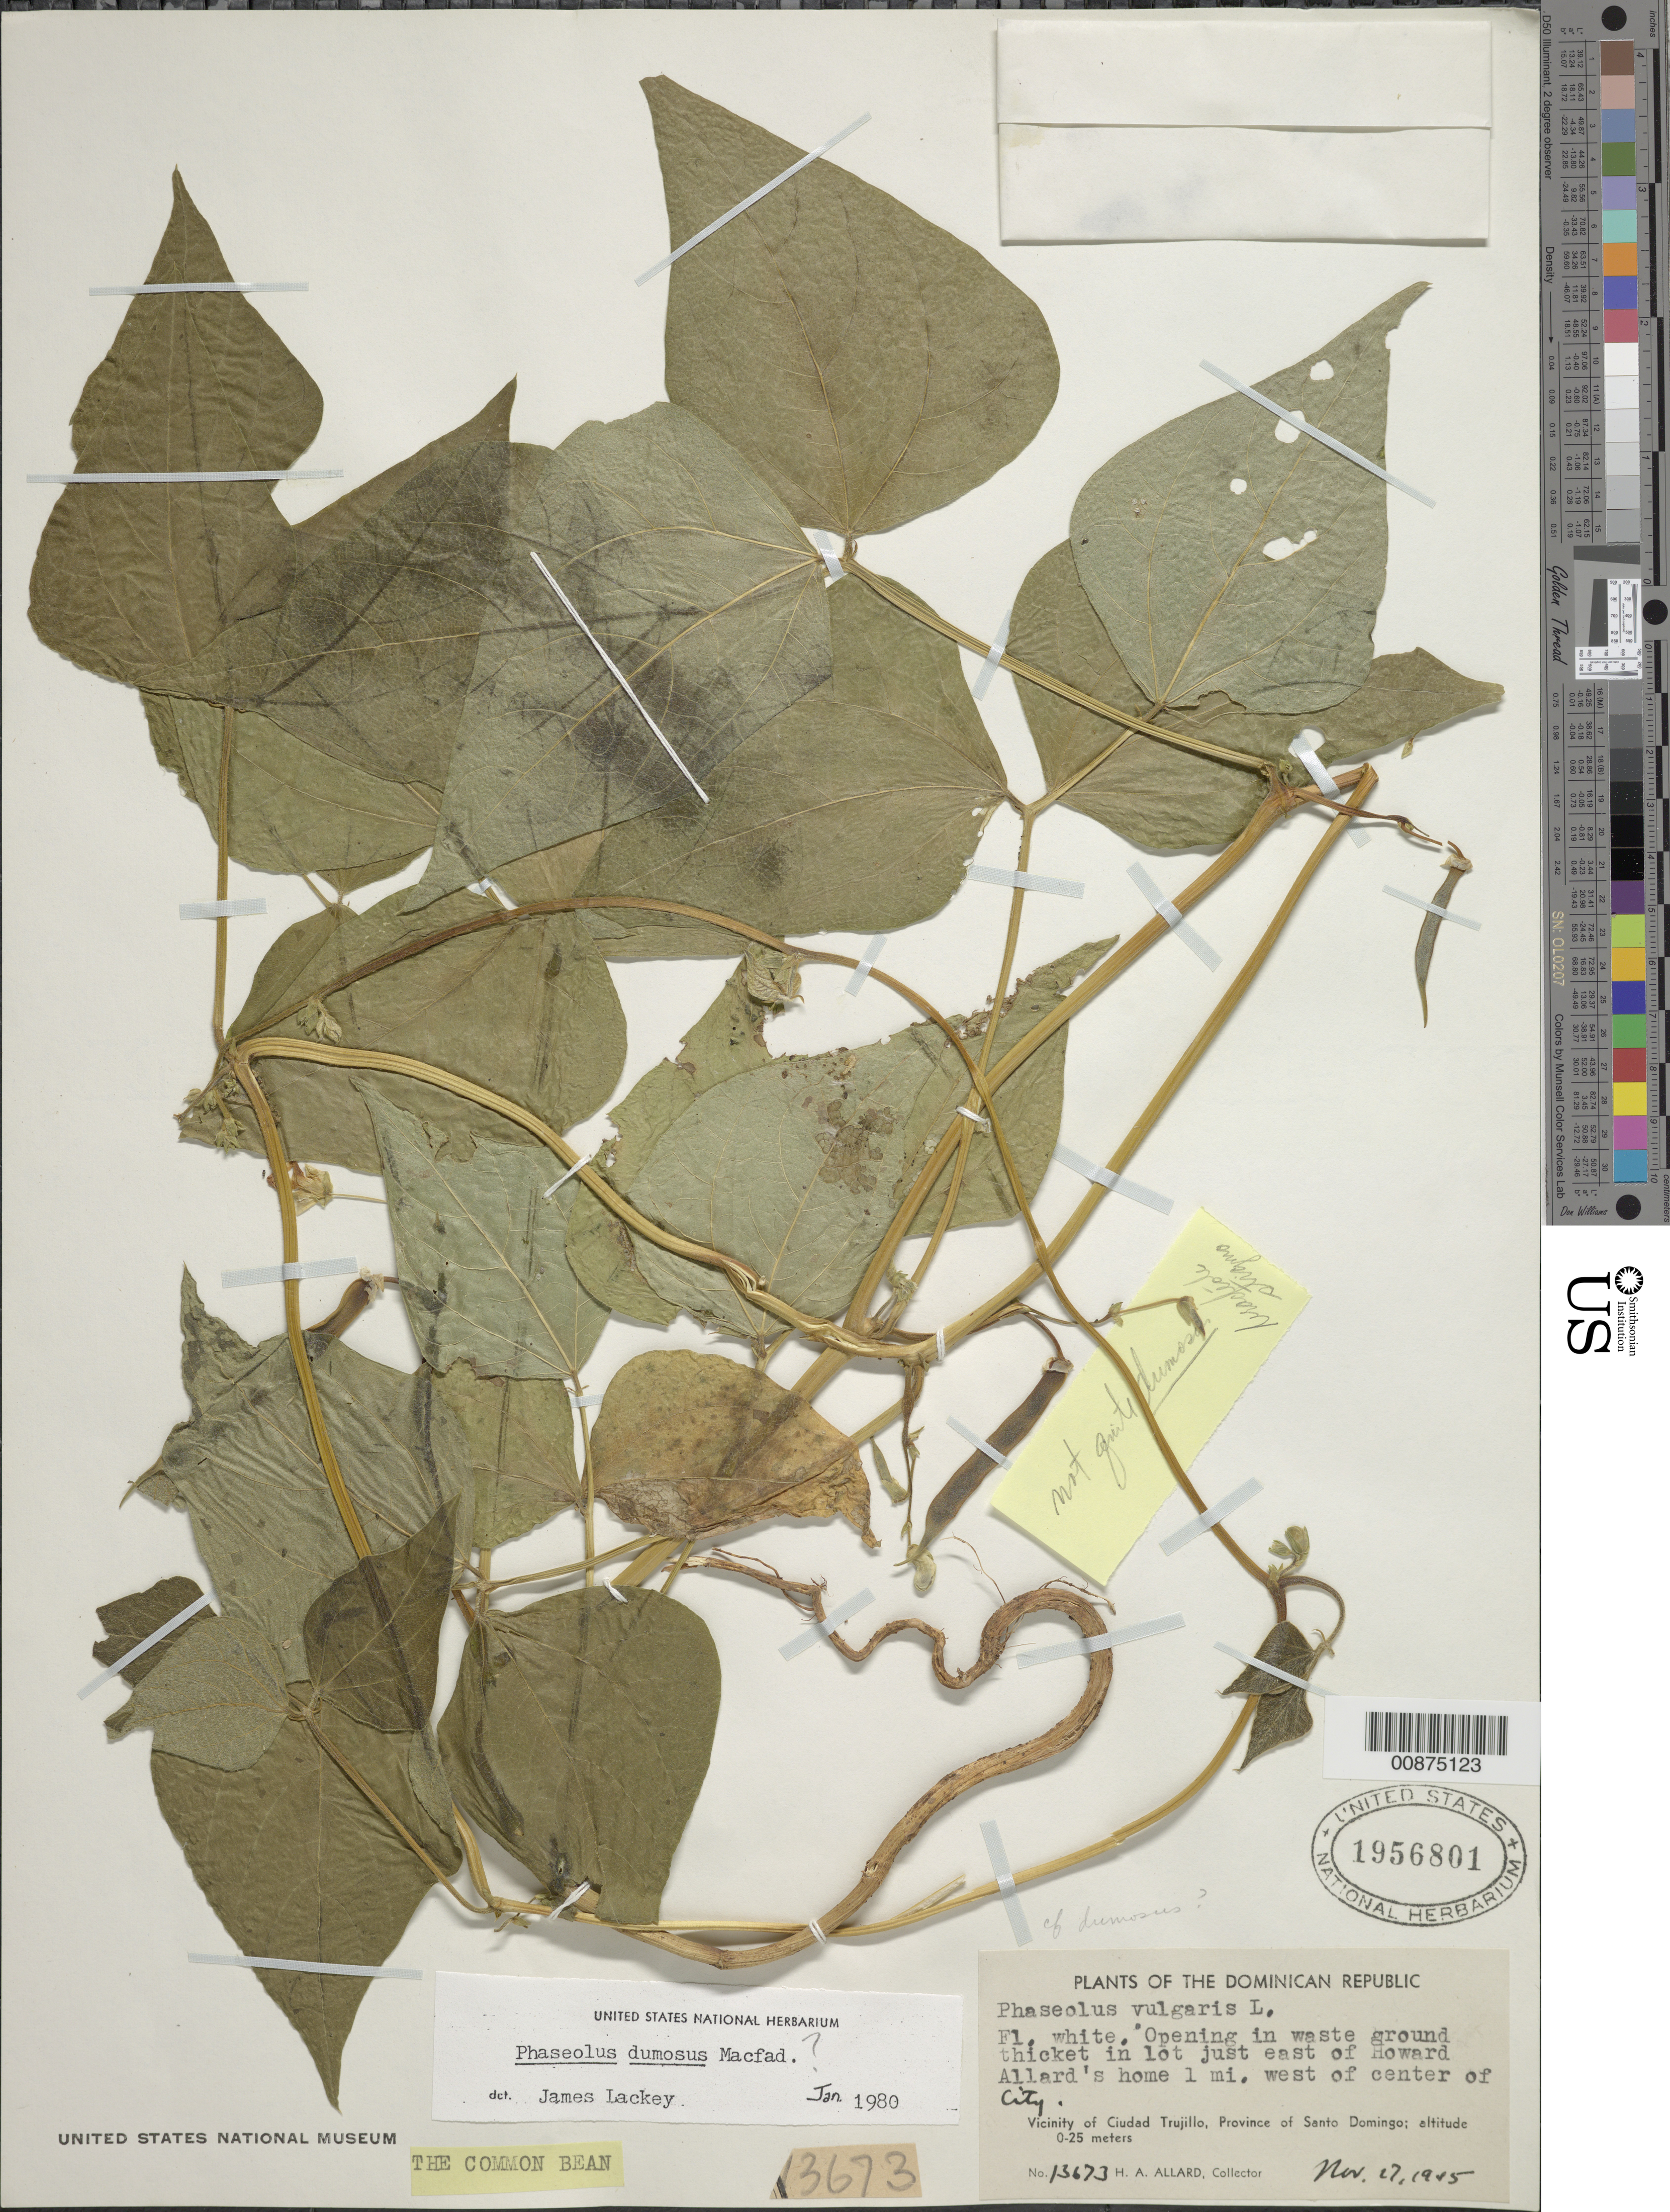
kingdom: Plantae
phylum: Tracheophyta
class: Magnoliopsida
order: Fabales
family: Fabaceae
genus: Phaseolus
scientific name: Phaseolus dumosus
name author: Macfad.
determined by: Lackey, J.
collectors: H. A. Allard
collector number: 13673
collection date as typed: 27 Nov 1945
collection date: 1945-11-27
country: Dominican Republic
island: Hispaniola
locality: Vicinity of Ciudad Trujillo, Province of Santo Domingo (obsolete). In lot just east of Howard Allard's home, 1 mi. W of center of city.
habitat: Opening in waste ground thicket.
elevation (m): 0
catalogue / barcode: US 1956801